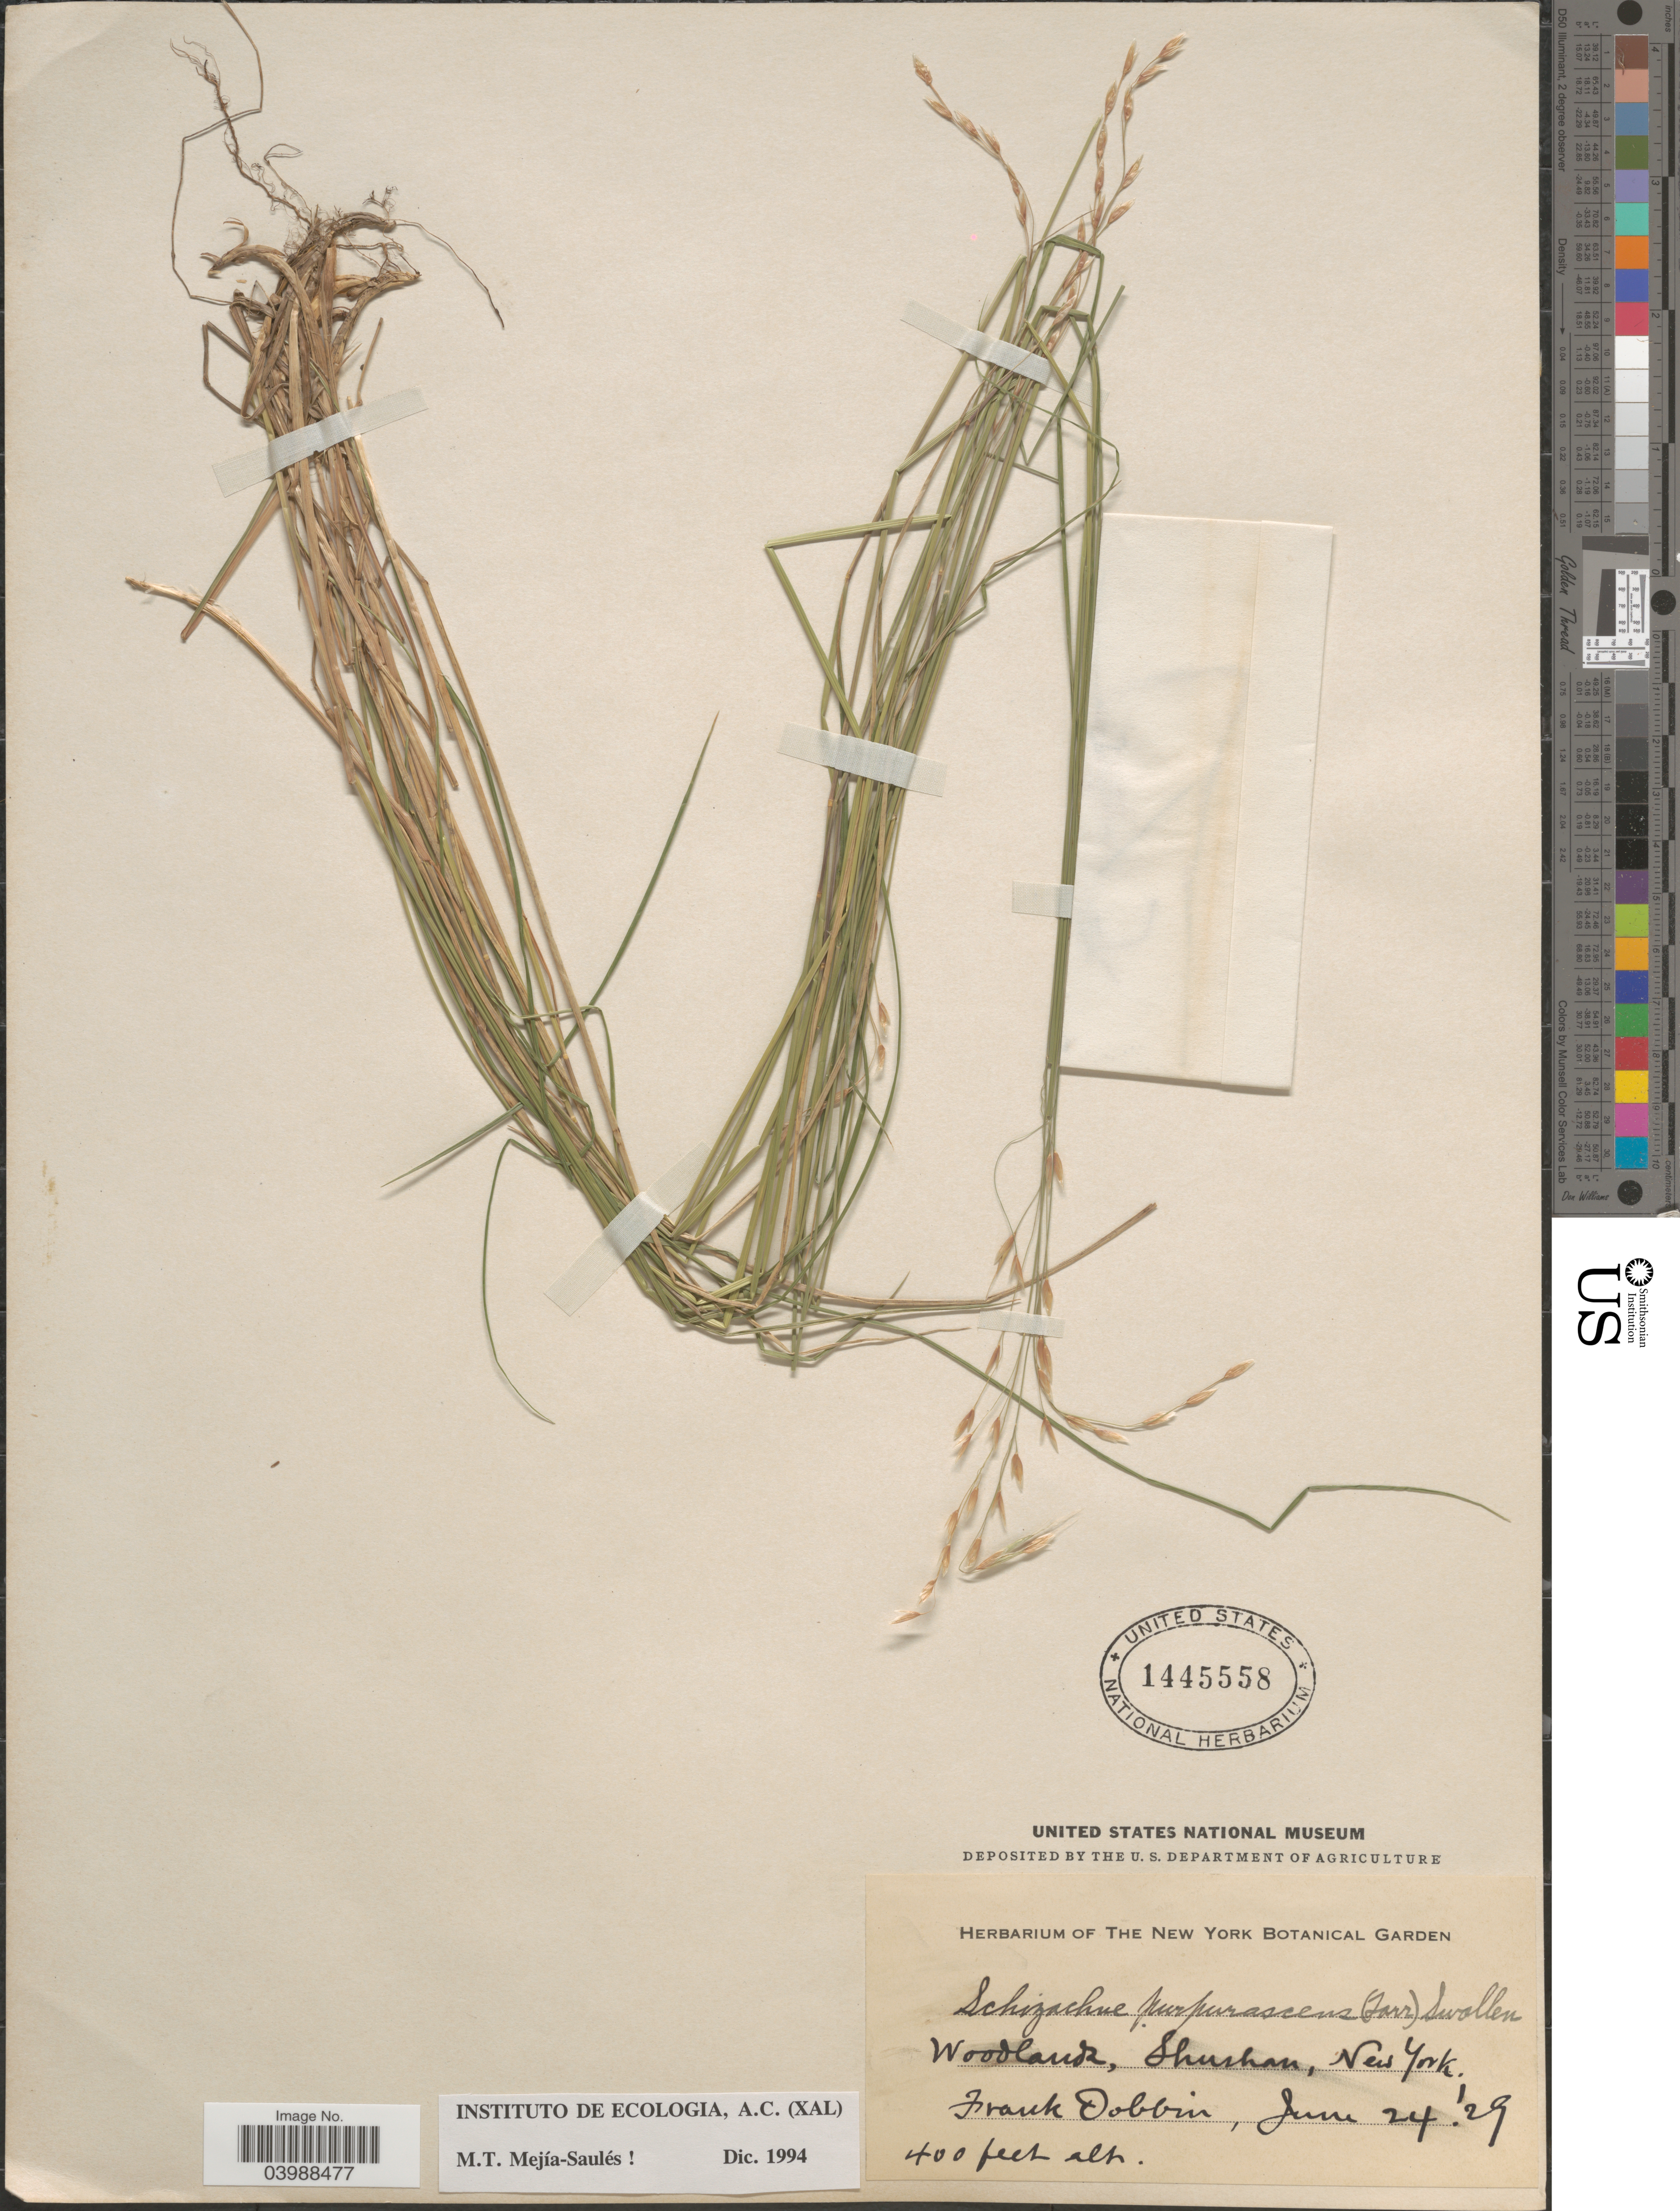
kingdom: Plantae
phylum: Tracheophyta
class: Liliopsida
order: Poales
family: Poaceae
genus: Schizachne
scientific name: Schizachne purpurascens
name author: (Torr.) Swallen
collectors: F. Dobbin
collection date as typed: Transcribed d/m/y: 24/6/29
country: United States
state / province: New York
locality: Woodlands, Shushan.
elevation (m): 122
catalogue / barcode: US 1445558